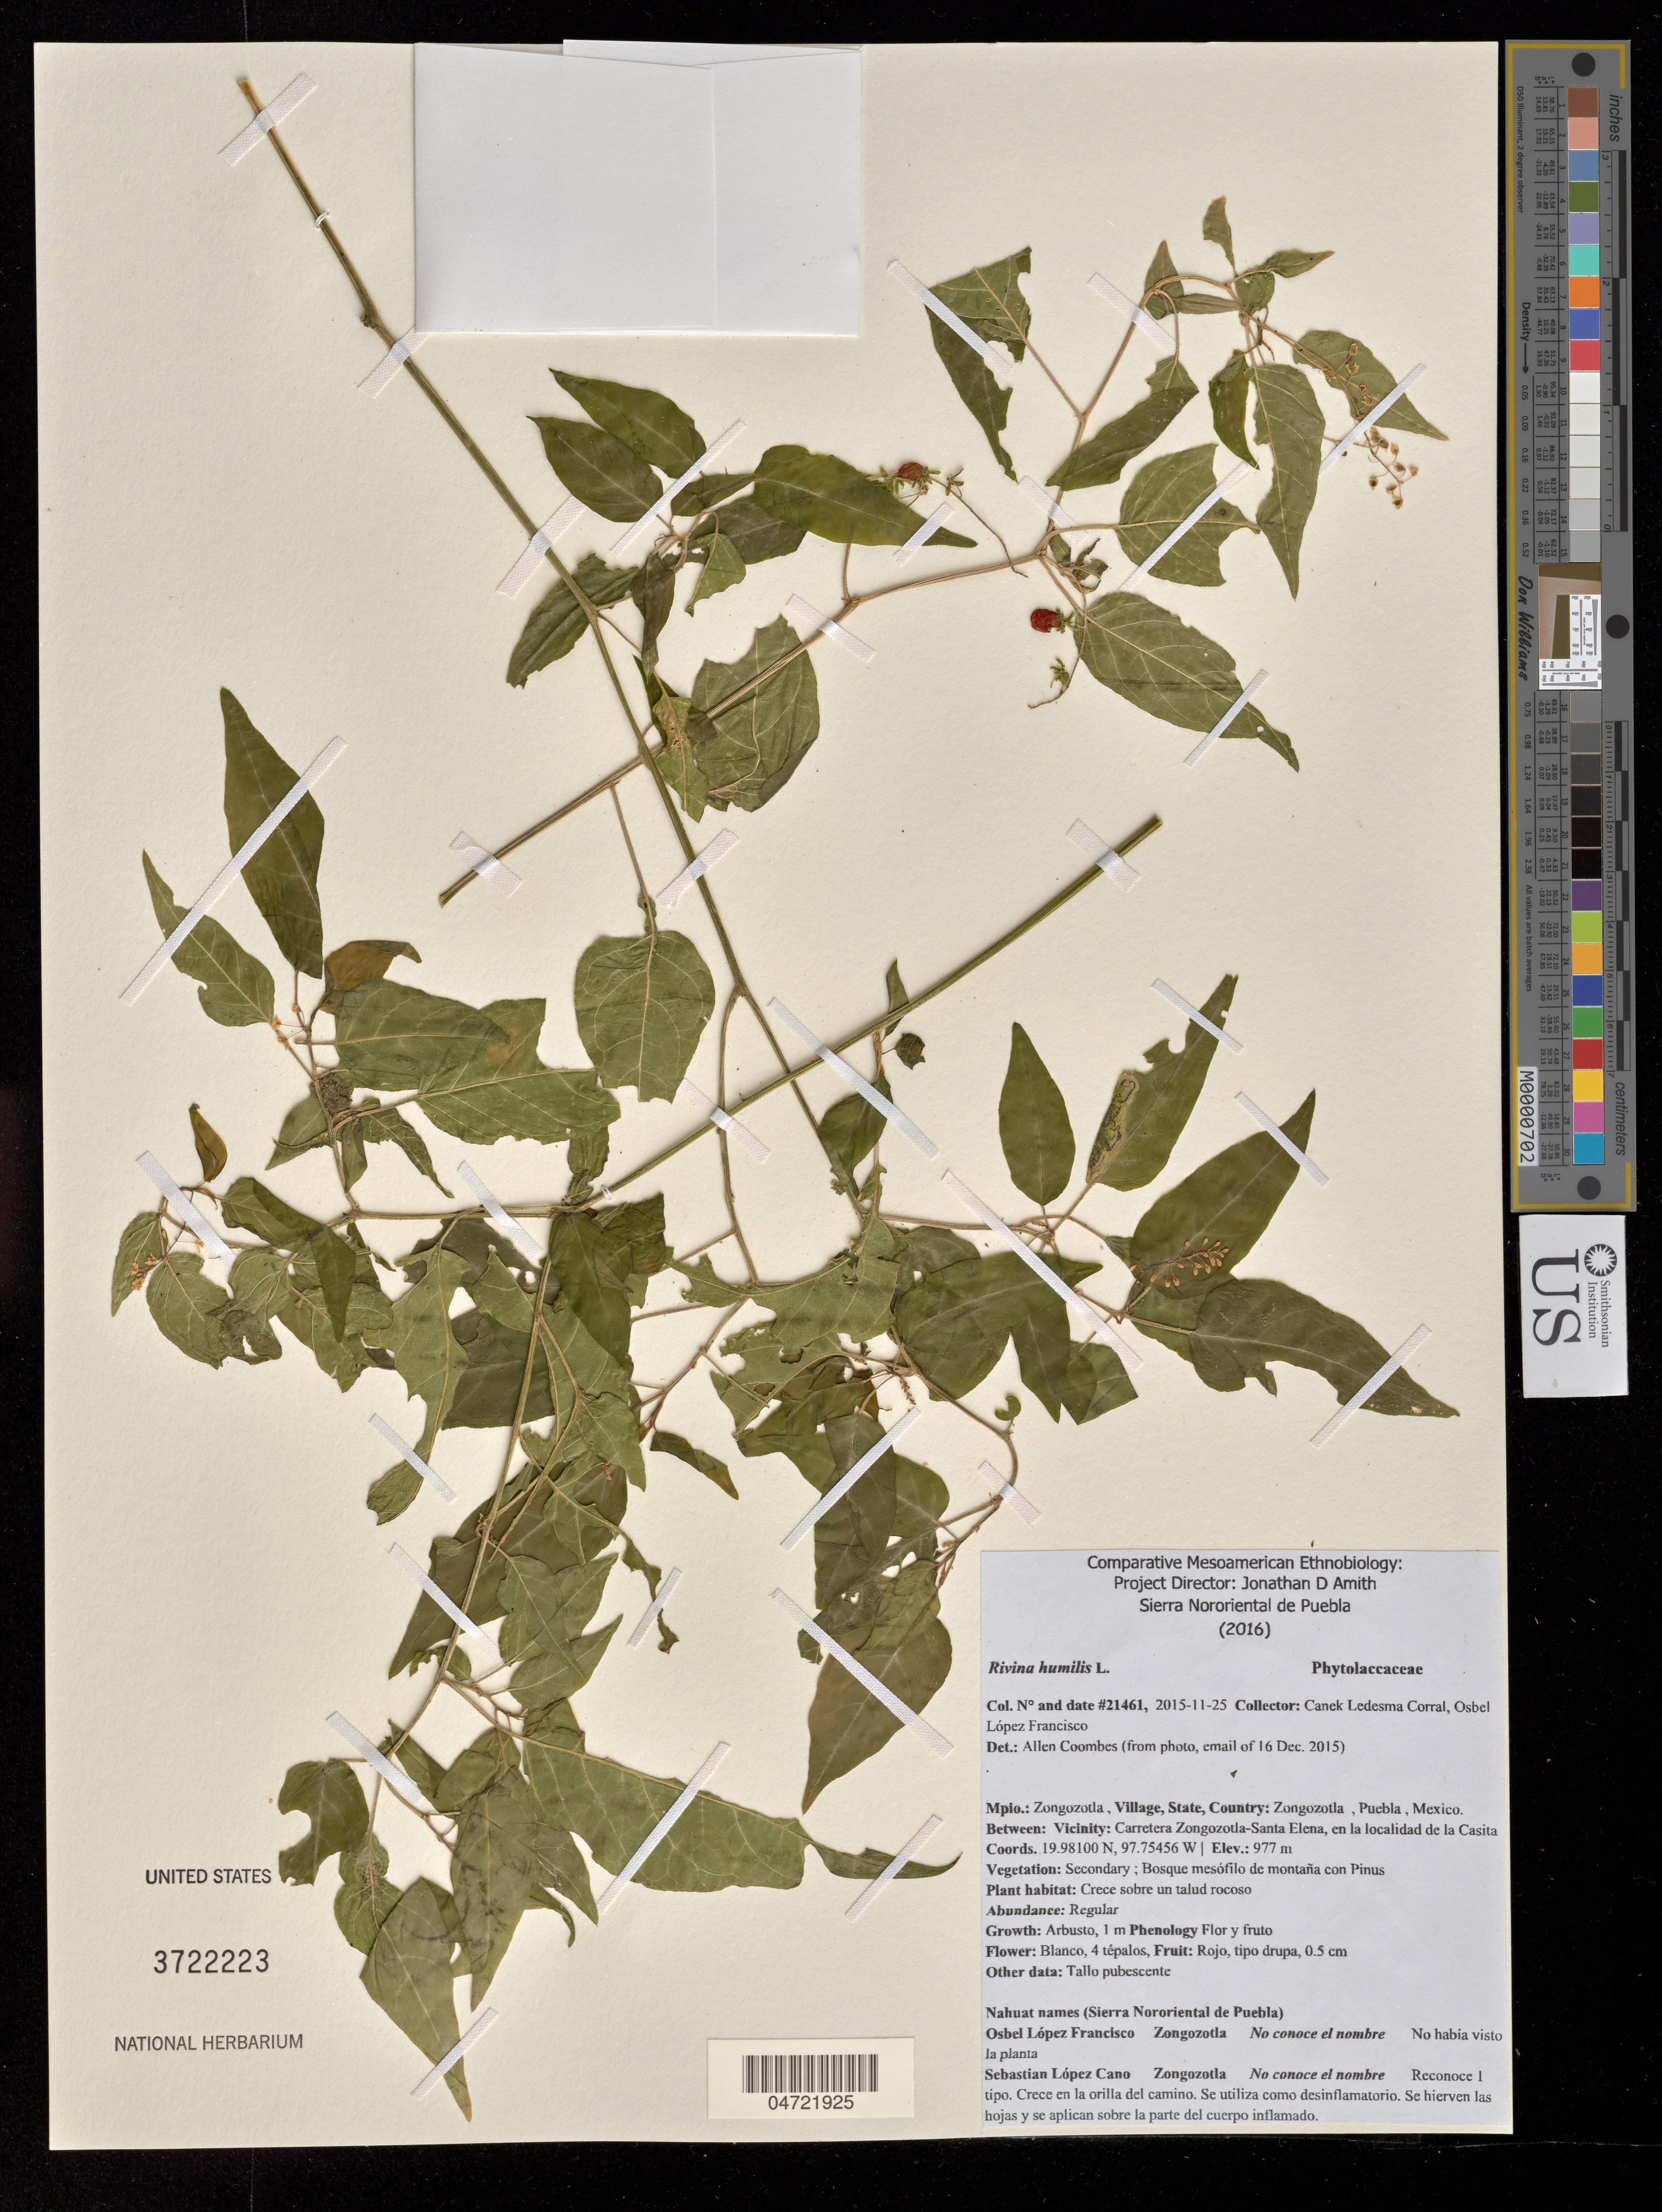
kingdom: Plantae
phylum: Tracheophyta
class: Magnoliopsida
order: Caryophyllales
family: Phytolaccaceae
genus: Rivina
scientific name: Rivina humilis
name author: L.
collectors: Canek Ledesma C. & O. Lopez Francisco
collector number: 21461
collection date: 2015-11-25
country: Mexico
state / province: Puebla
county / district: Zongozotla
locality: Carretera Zongozotla-Santa Elena, en la localidad de la Casita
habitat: Secondary, bosque mesofilo de montana con Pinus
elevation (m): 977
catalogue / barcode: US 3722223